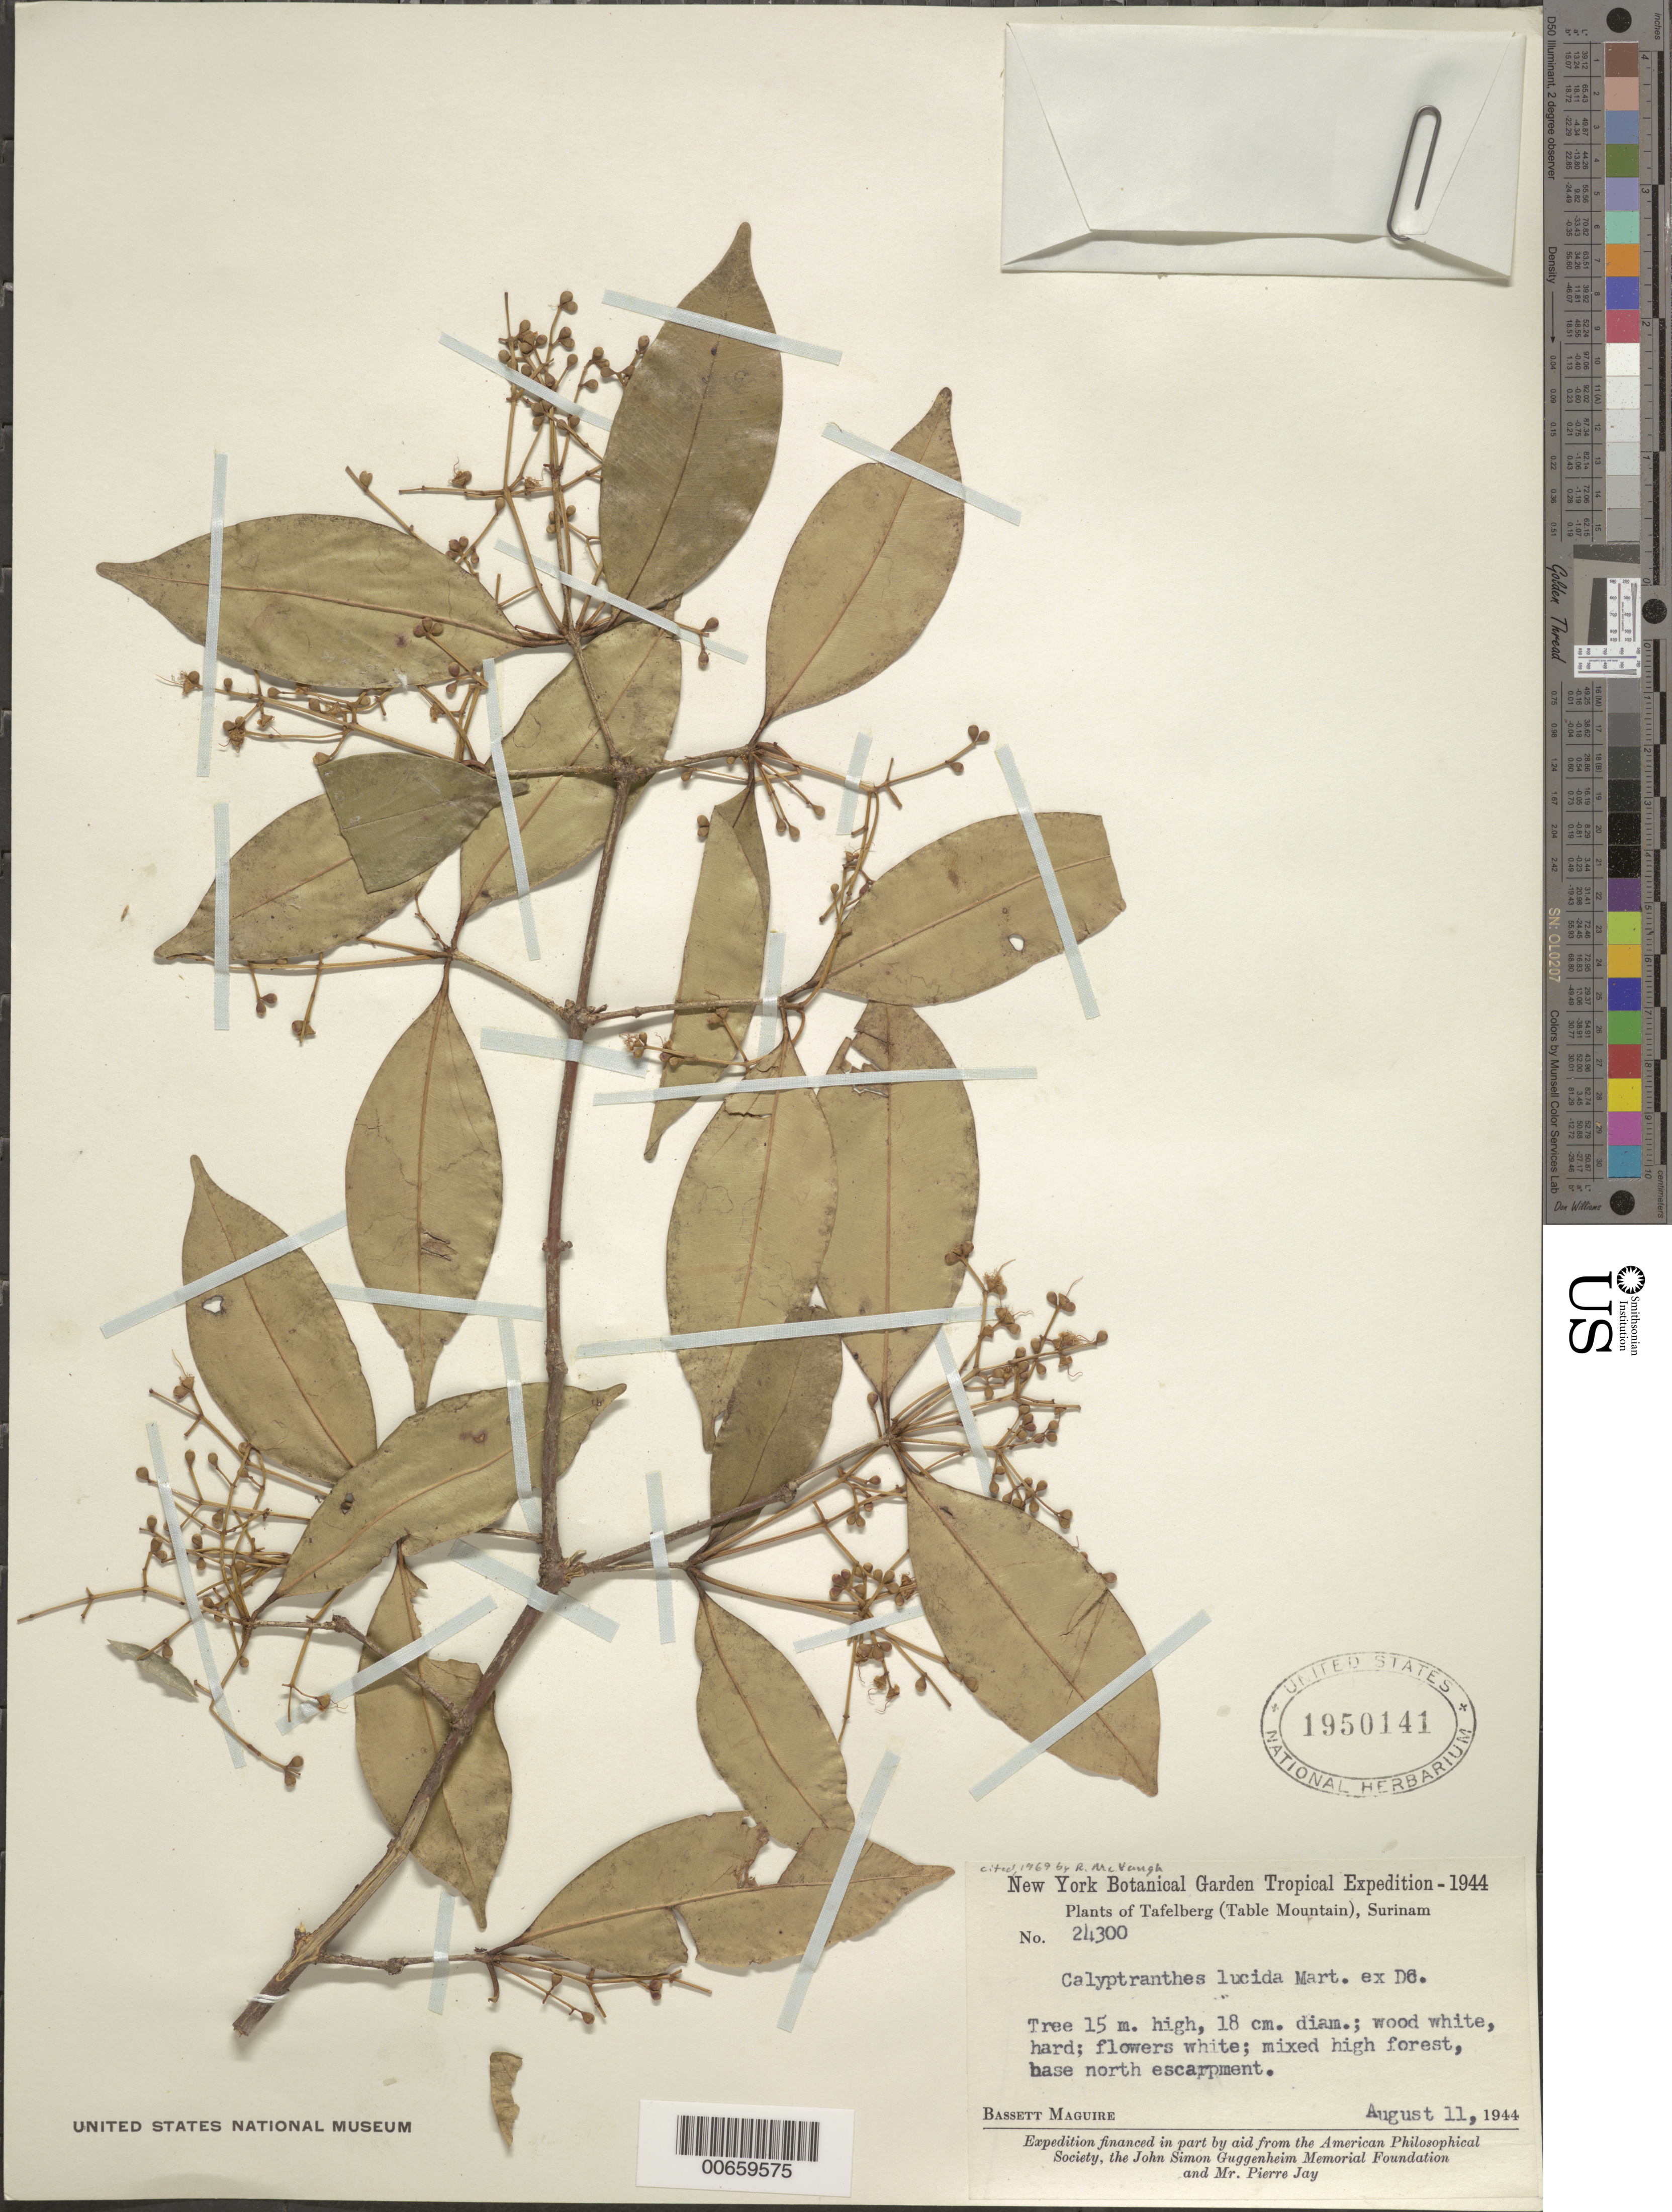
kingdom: Plantae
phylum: Tracheophyta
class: Magnoliopsida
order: Myrtales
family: Myrtaceae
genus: Myrcia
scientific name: Myrcia neolucida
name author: A.R. Lourenço & E. Lucas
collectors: B. Maguire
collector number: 24300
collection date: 1944-08-11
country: Suriname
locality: Tafelberg (Table Mountain).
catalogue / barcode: US 1950141